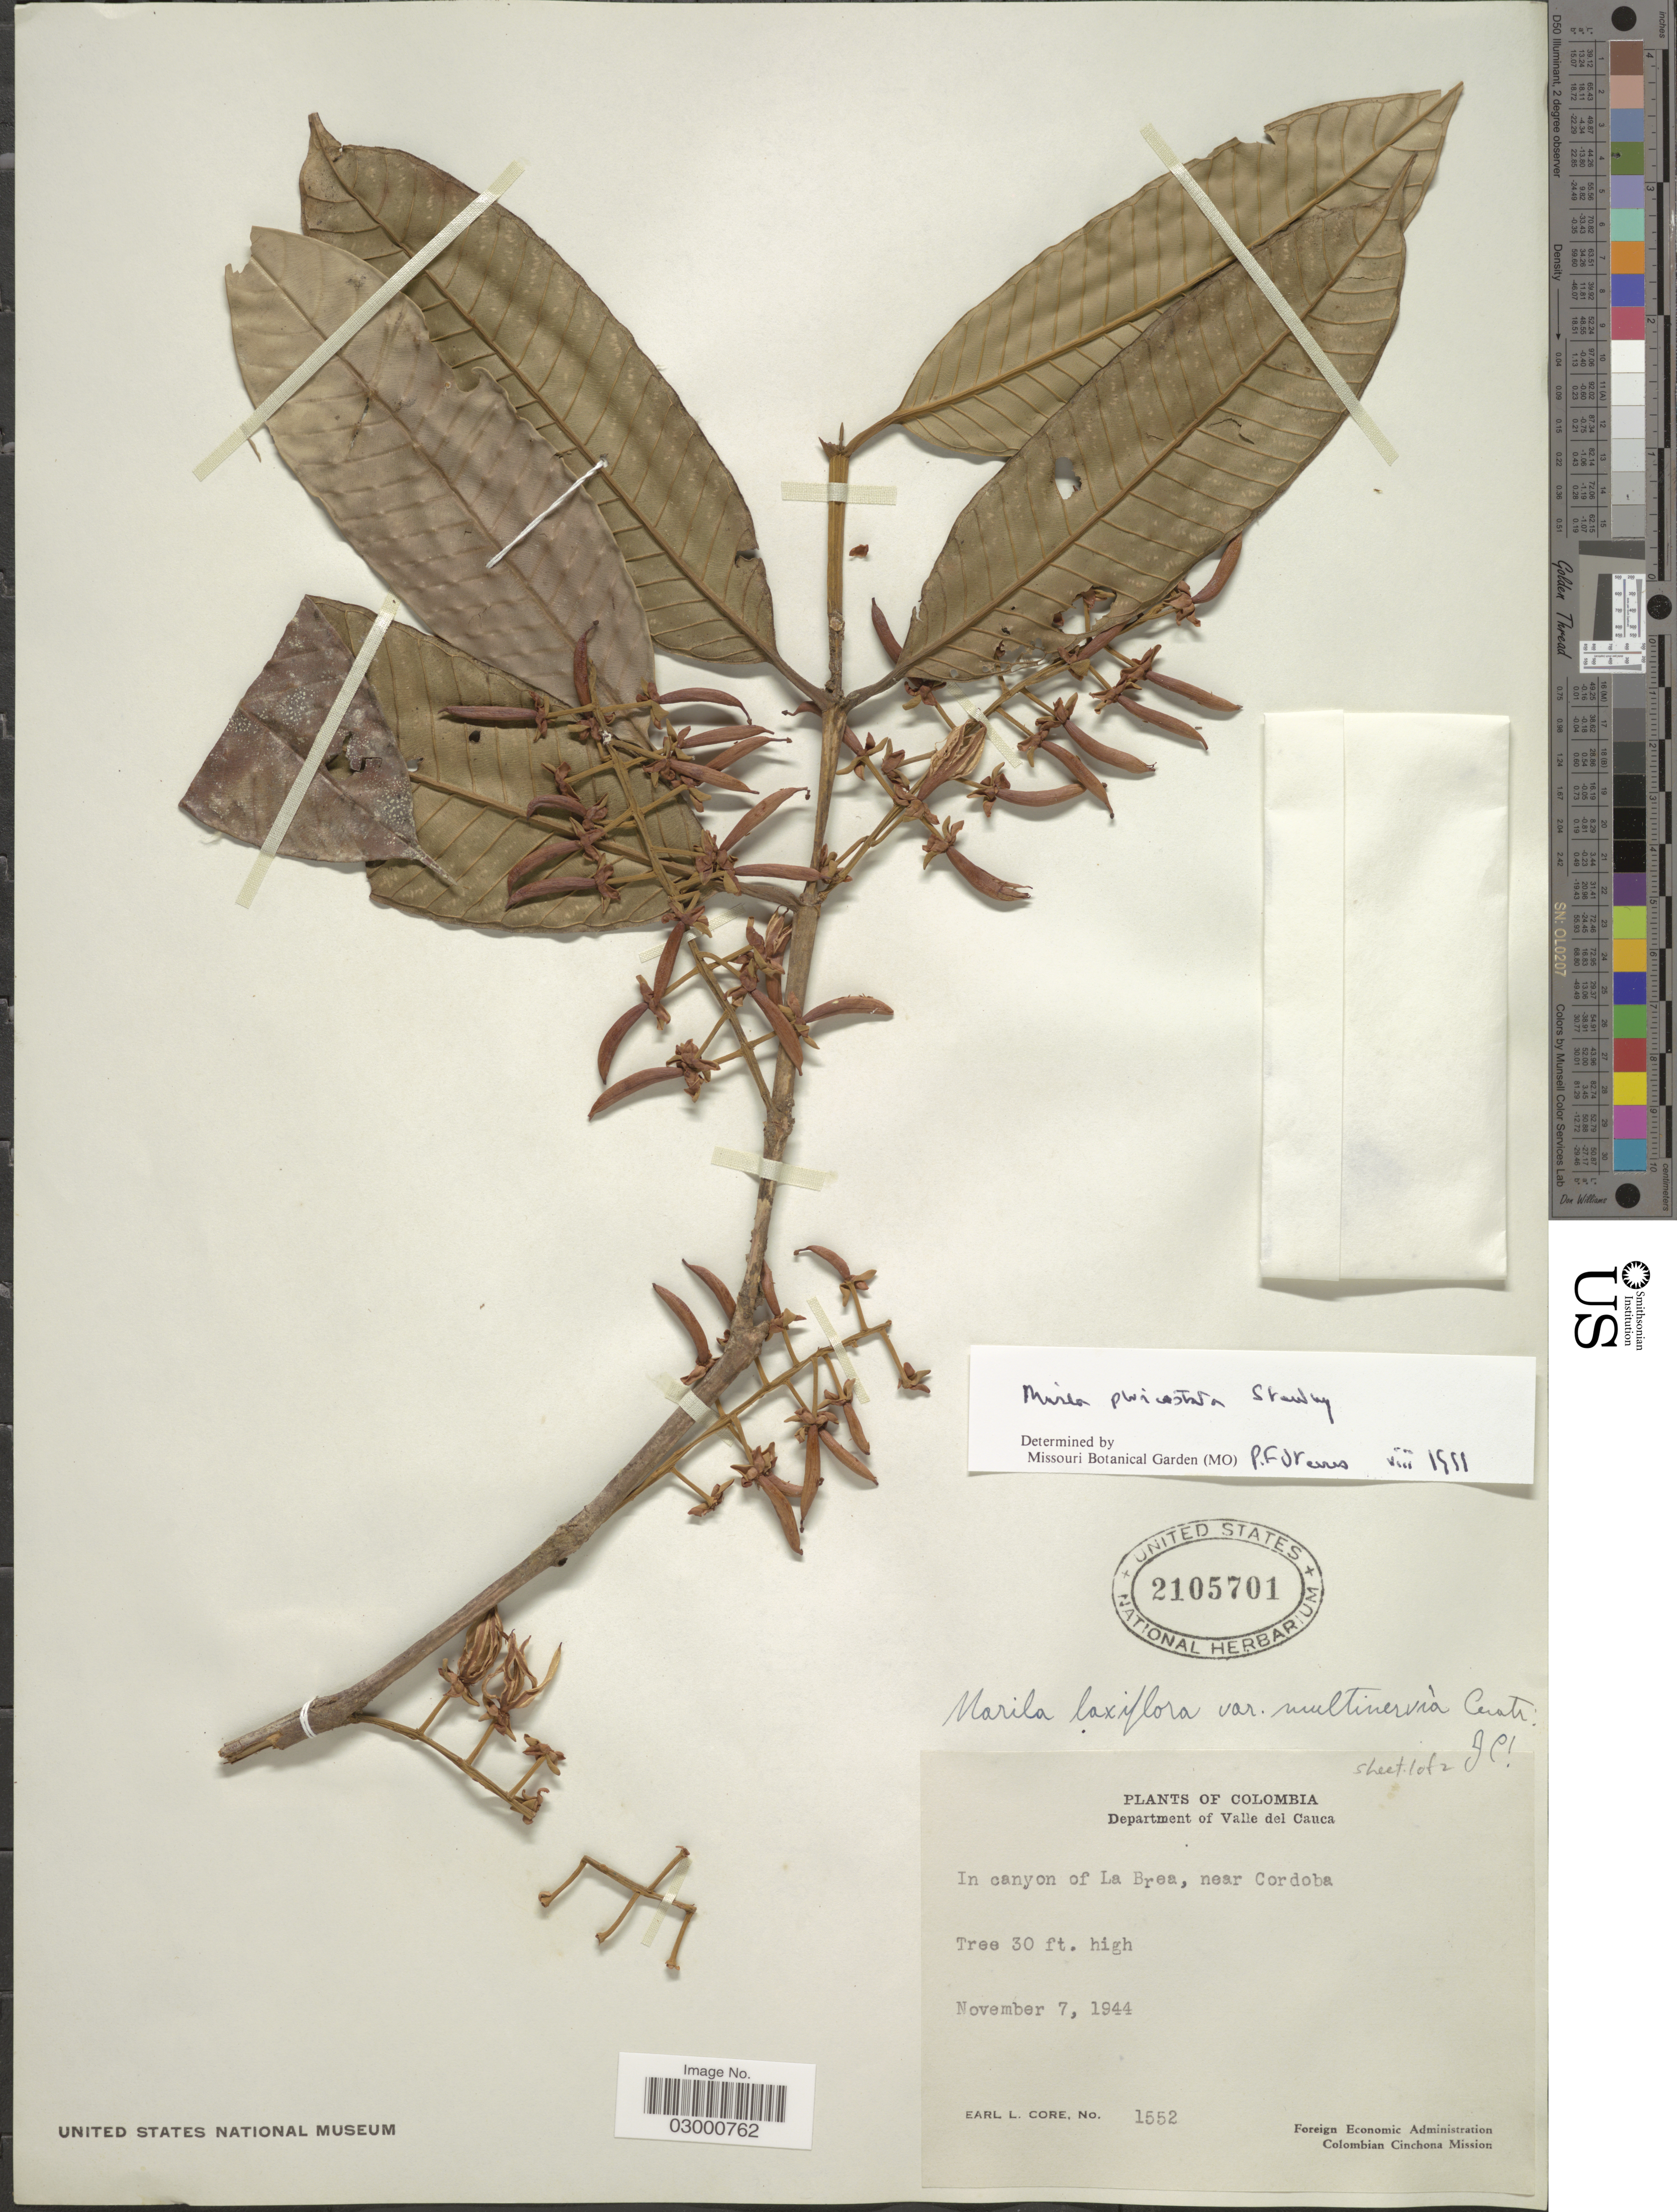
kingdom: Plantae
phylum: Tracheophyta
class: Magnoliopsida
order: Malpighiales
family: Calophyllaceae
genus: Marila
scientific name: Marila pluricostata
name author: Standl. & L.O. Williams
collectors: E. Core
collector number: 1552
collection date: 1944-11-07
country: Colombia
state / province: Valle del Cauca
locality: Department of Valle del Cauca. In canyon of La Brea, near Cordoba.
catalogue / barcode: US 2105701